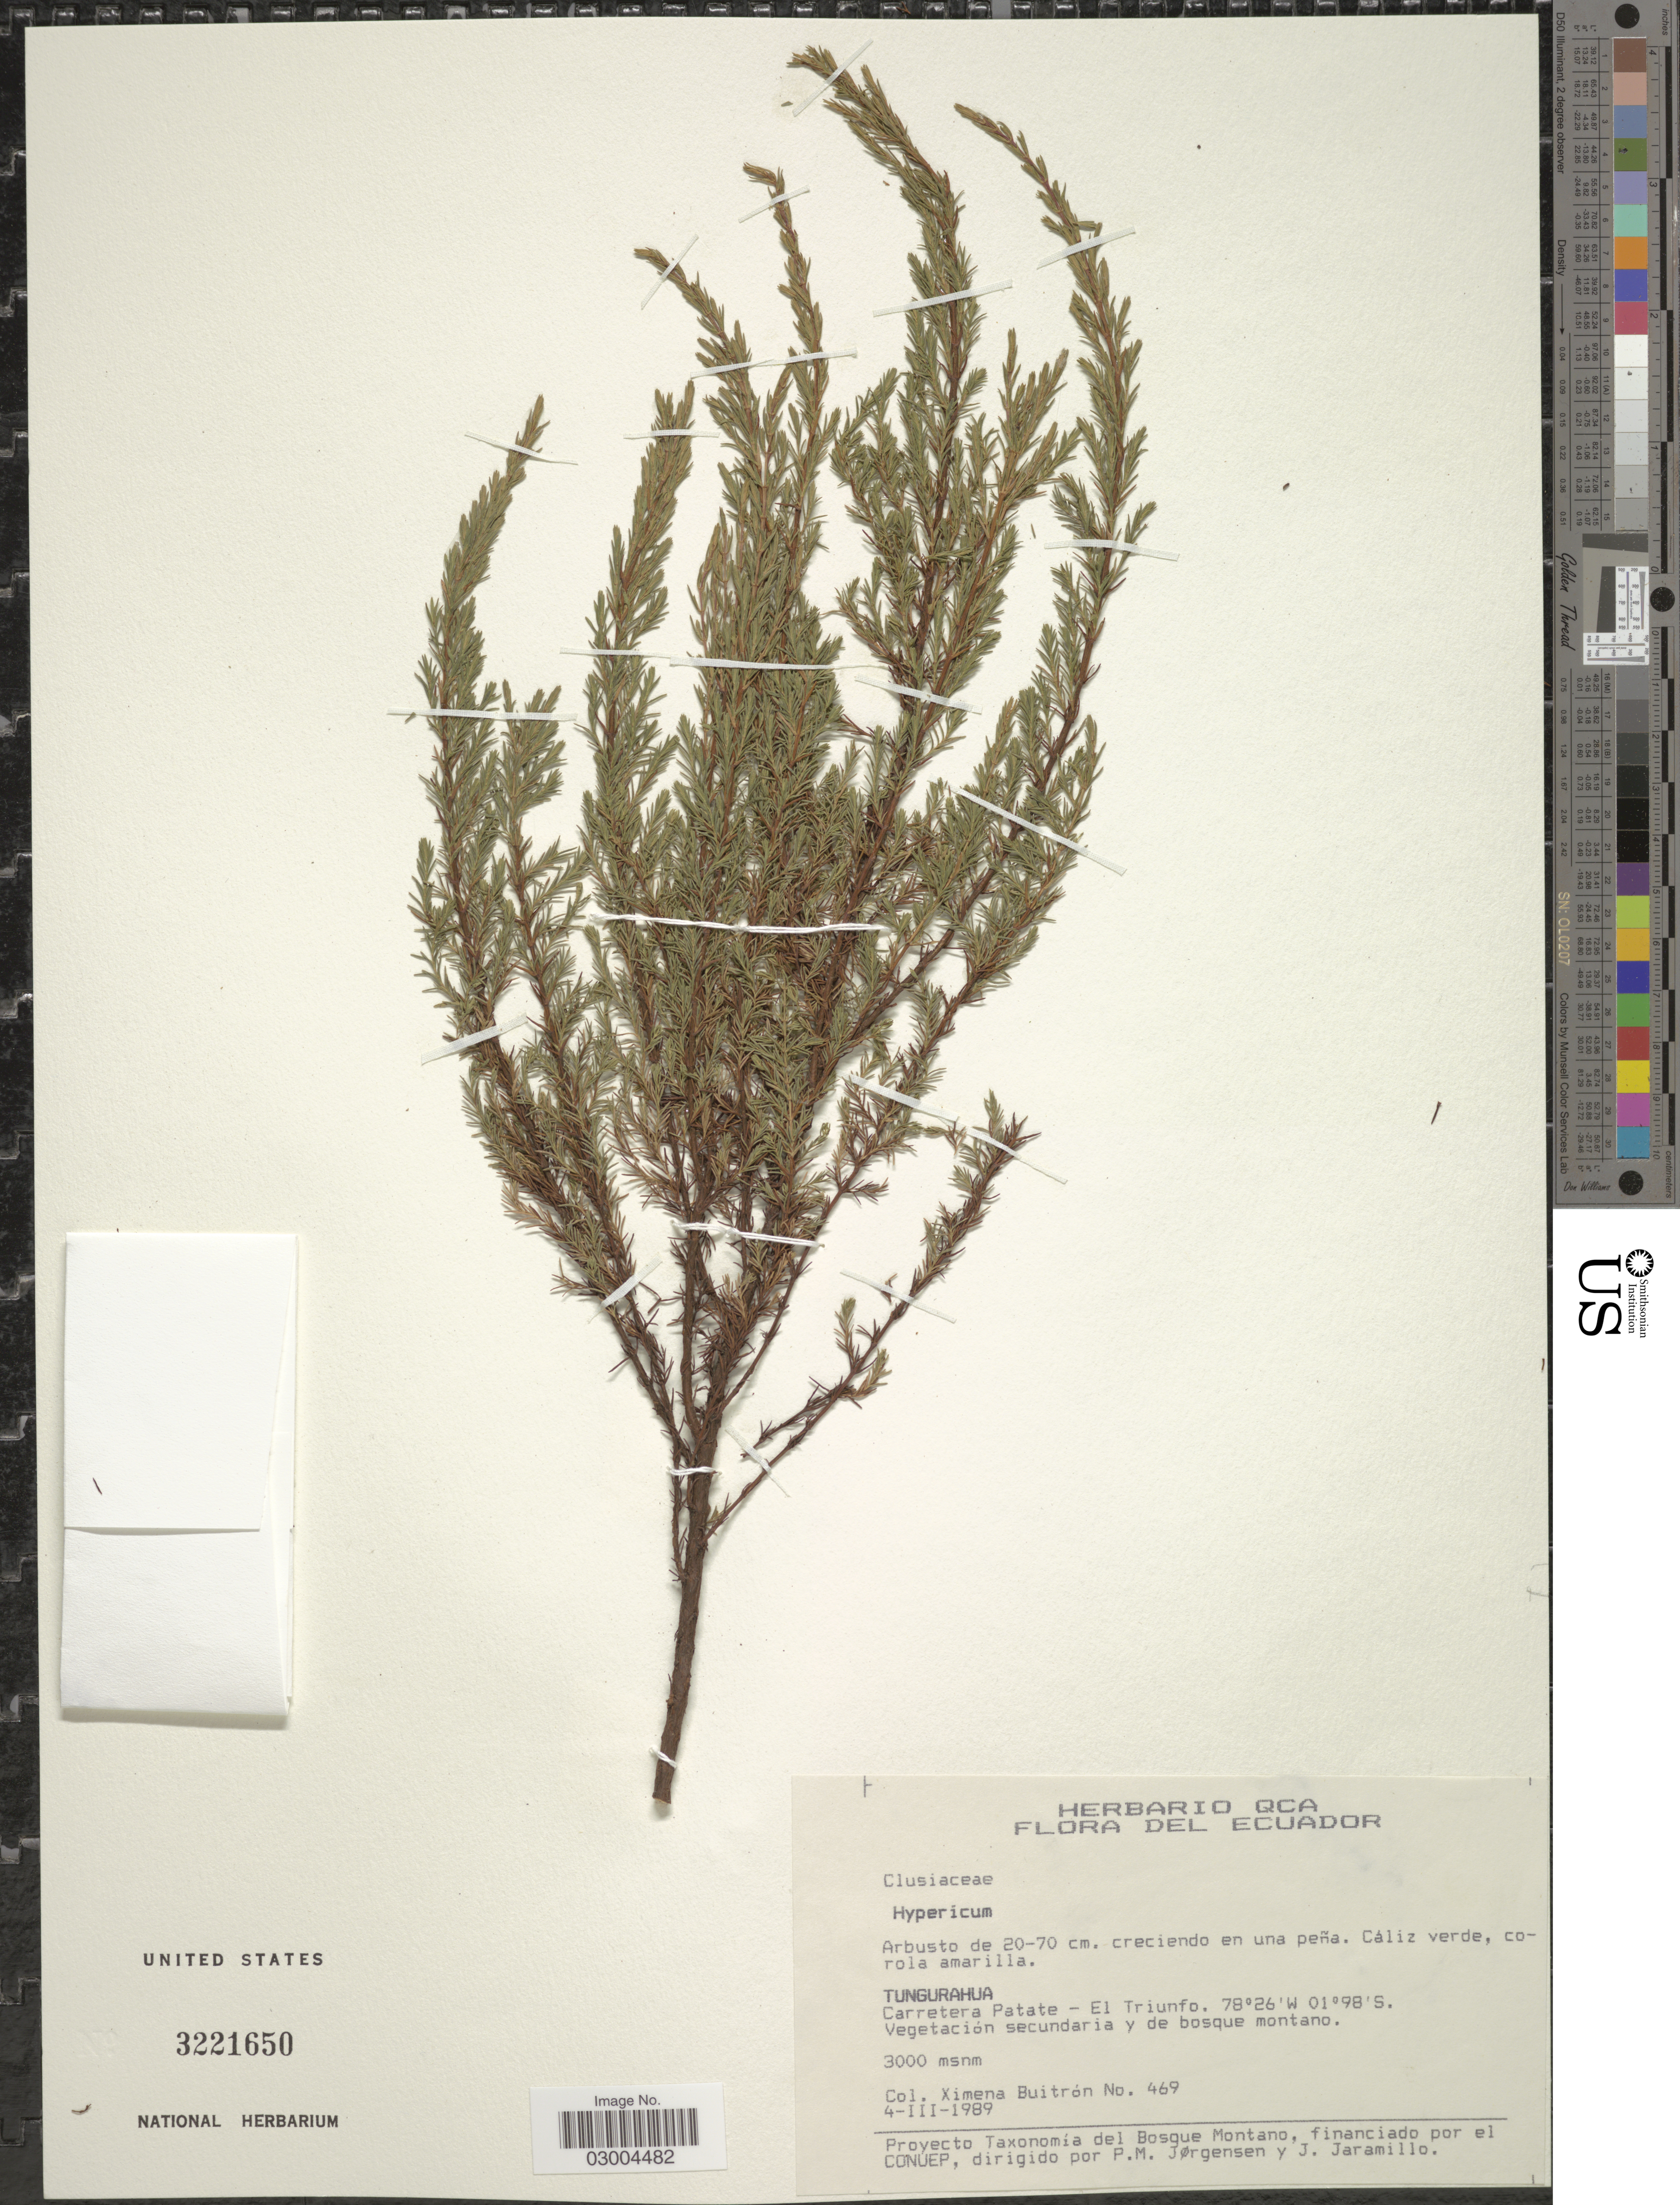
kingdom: Plantae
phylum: Tracheophyta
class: Magnoliopsida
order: Malpighiales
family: Hypericaceae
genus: Hypericum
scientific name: Hypericum sp.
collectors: X. Buitrón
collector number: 469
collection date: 1989-03-04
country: Ecuador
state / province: Tungurahua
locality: Carretera Patate - El Triunfo.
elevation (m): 3000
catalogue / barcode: US 3221650